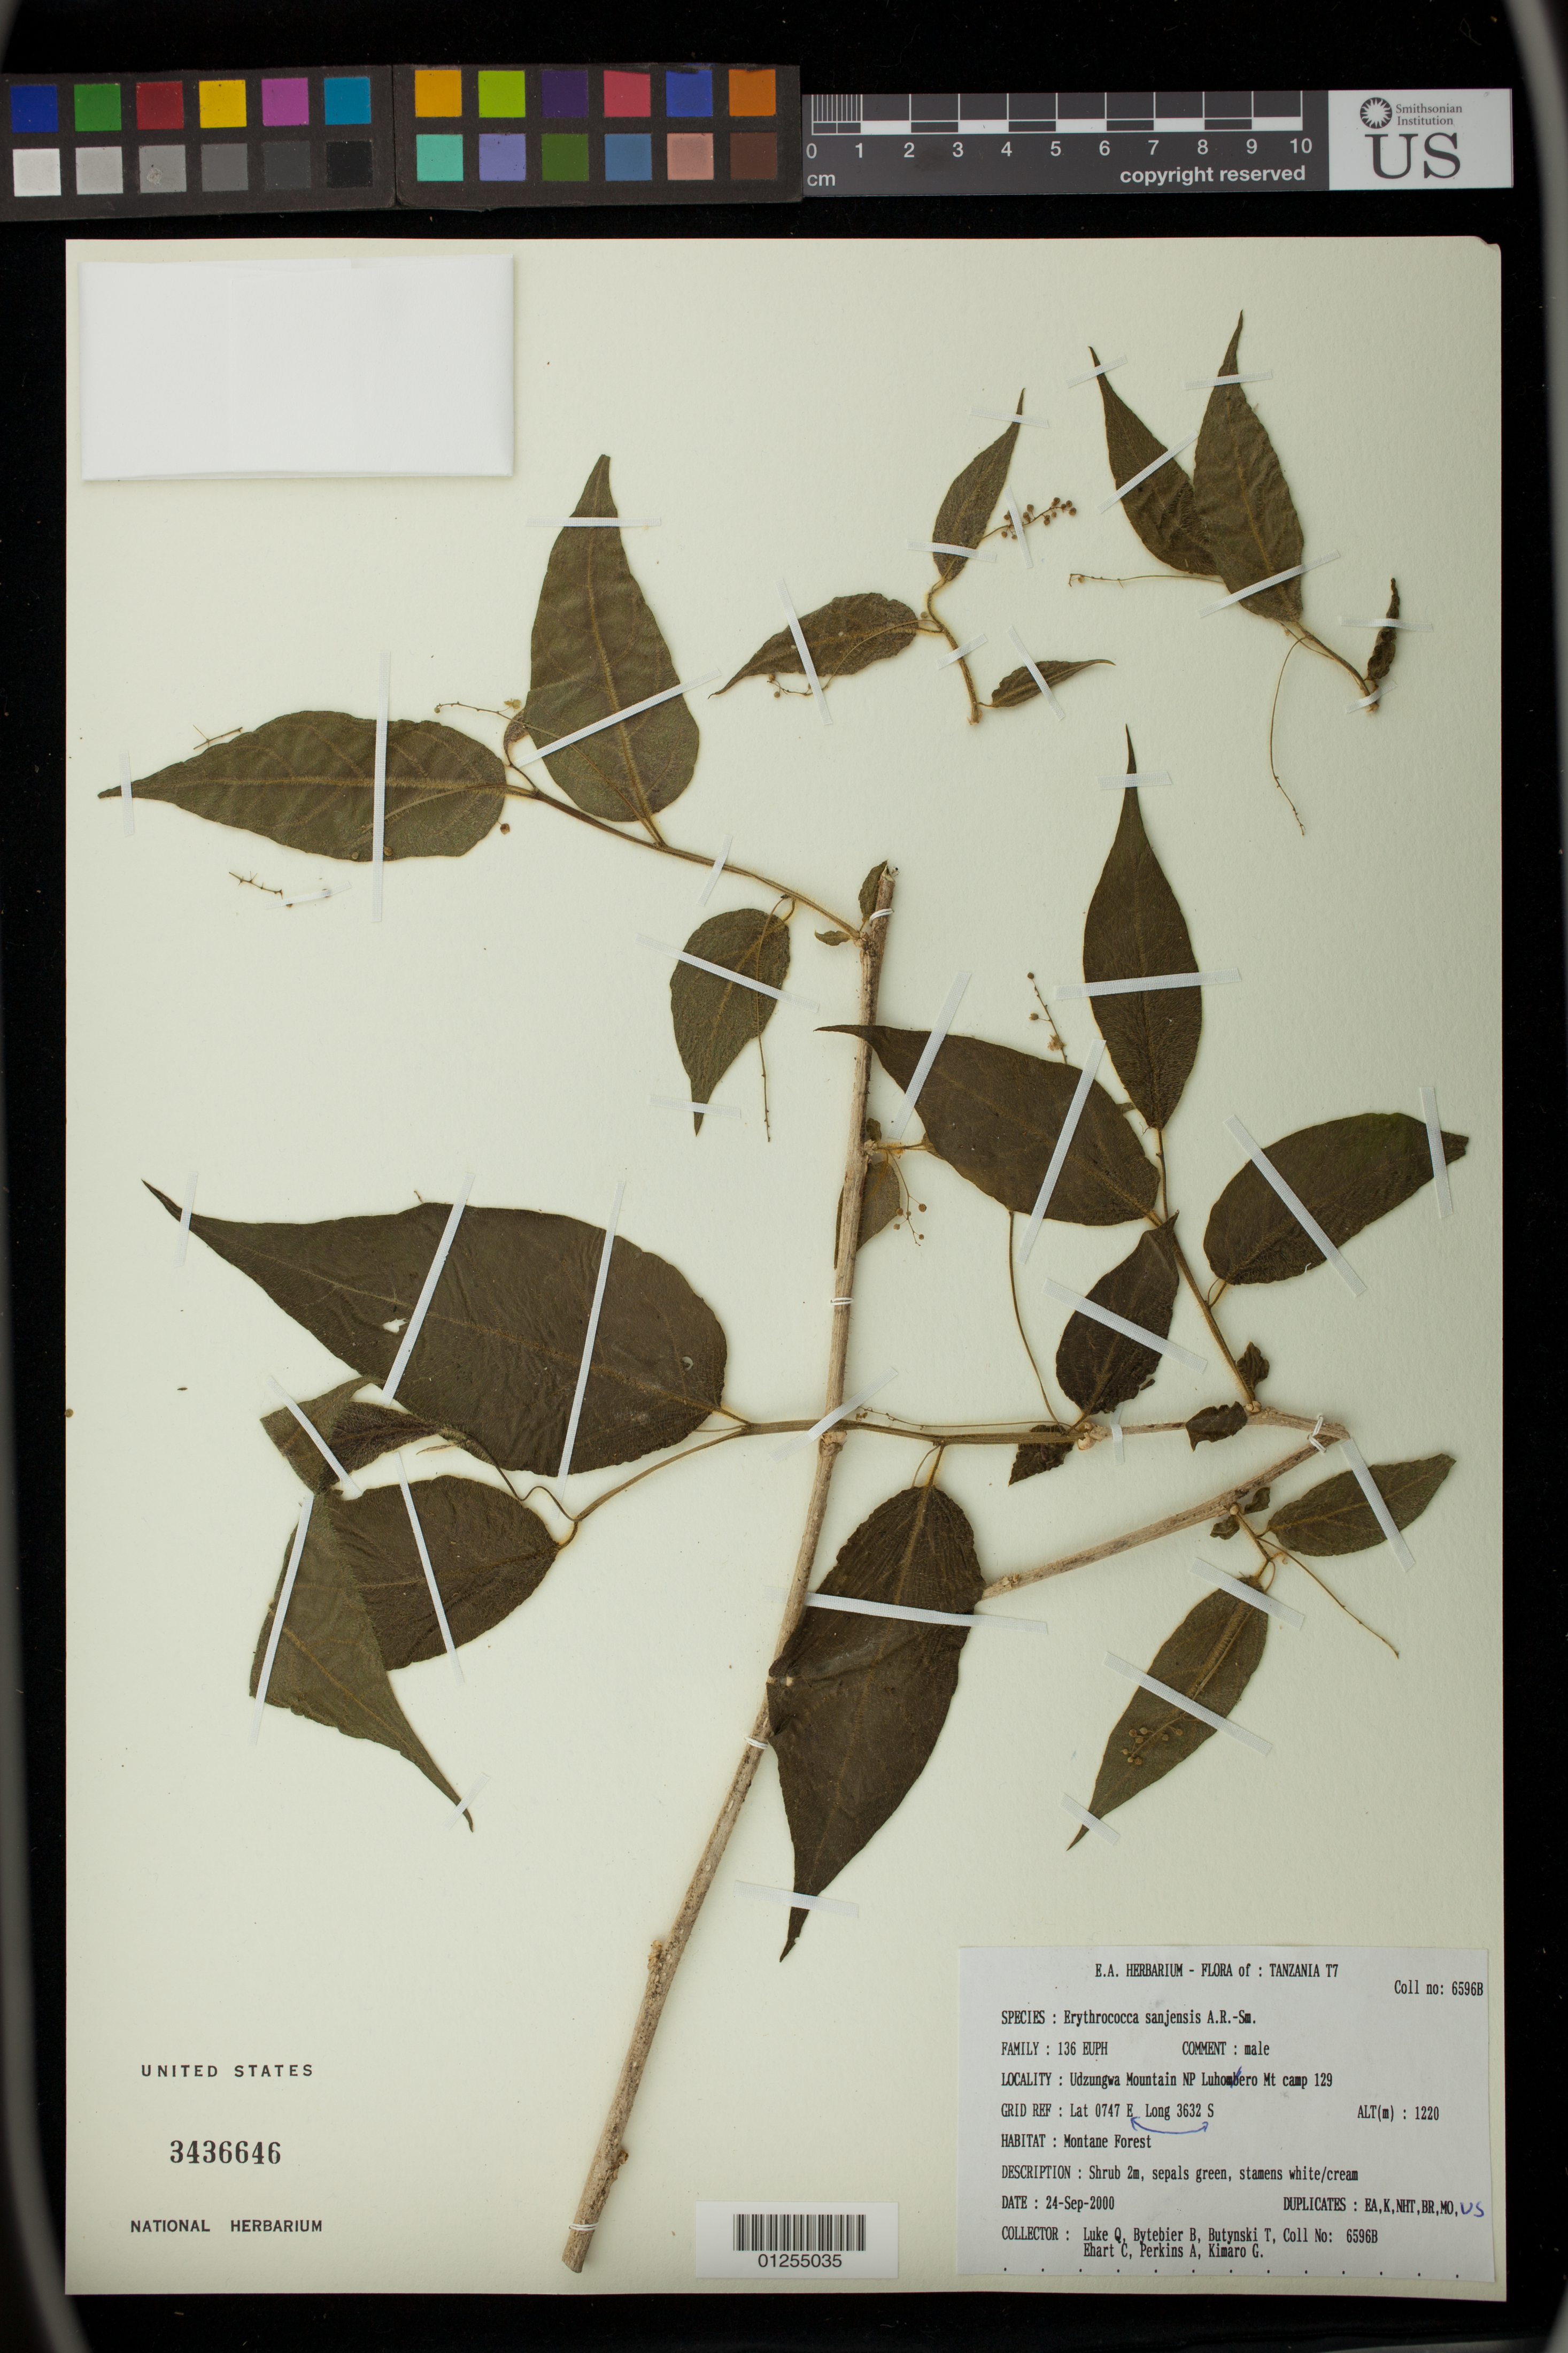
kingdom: Plantae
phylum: Tracheophyta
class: Magnoliopsida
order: Malpighiales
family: Euphorbiaceae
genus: Erythrococca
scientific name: Erythrococca sanjensis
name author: Radcl.-Sm.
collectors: Q. Luke, B. Bytebier, T. Butynski, C. Ehart, A. Perkins & G. Kimaro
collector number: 6596B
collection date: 2000-09-24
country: Tanzania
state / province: Iringa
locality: Udzungwa Mountain NP Luhomero Mt. camp 129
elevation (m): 1220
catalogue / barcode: US 3436646